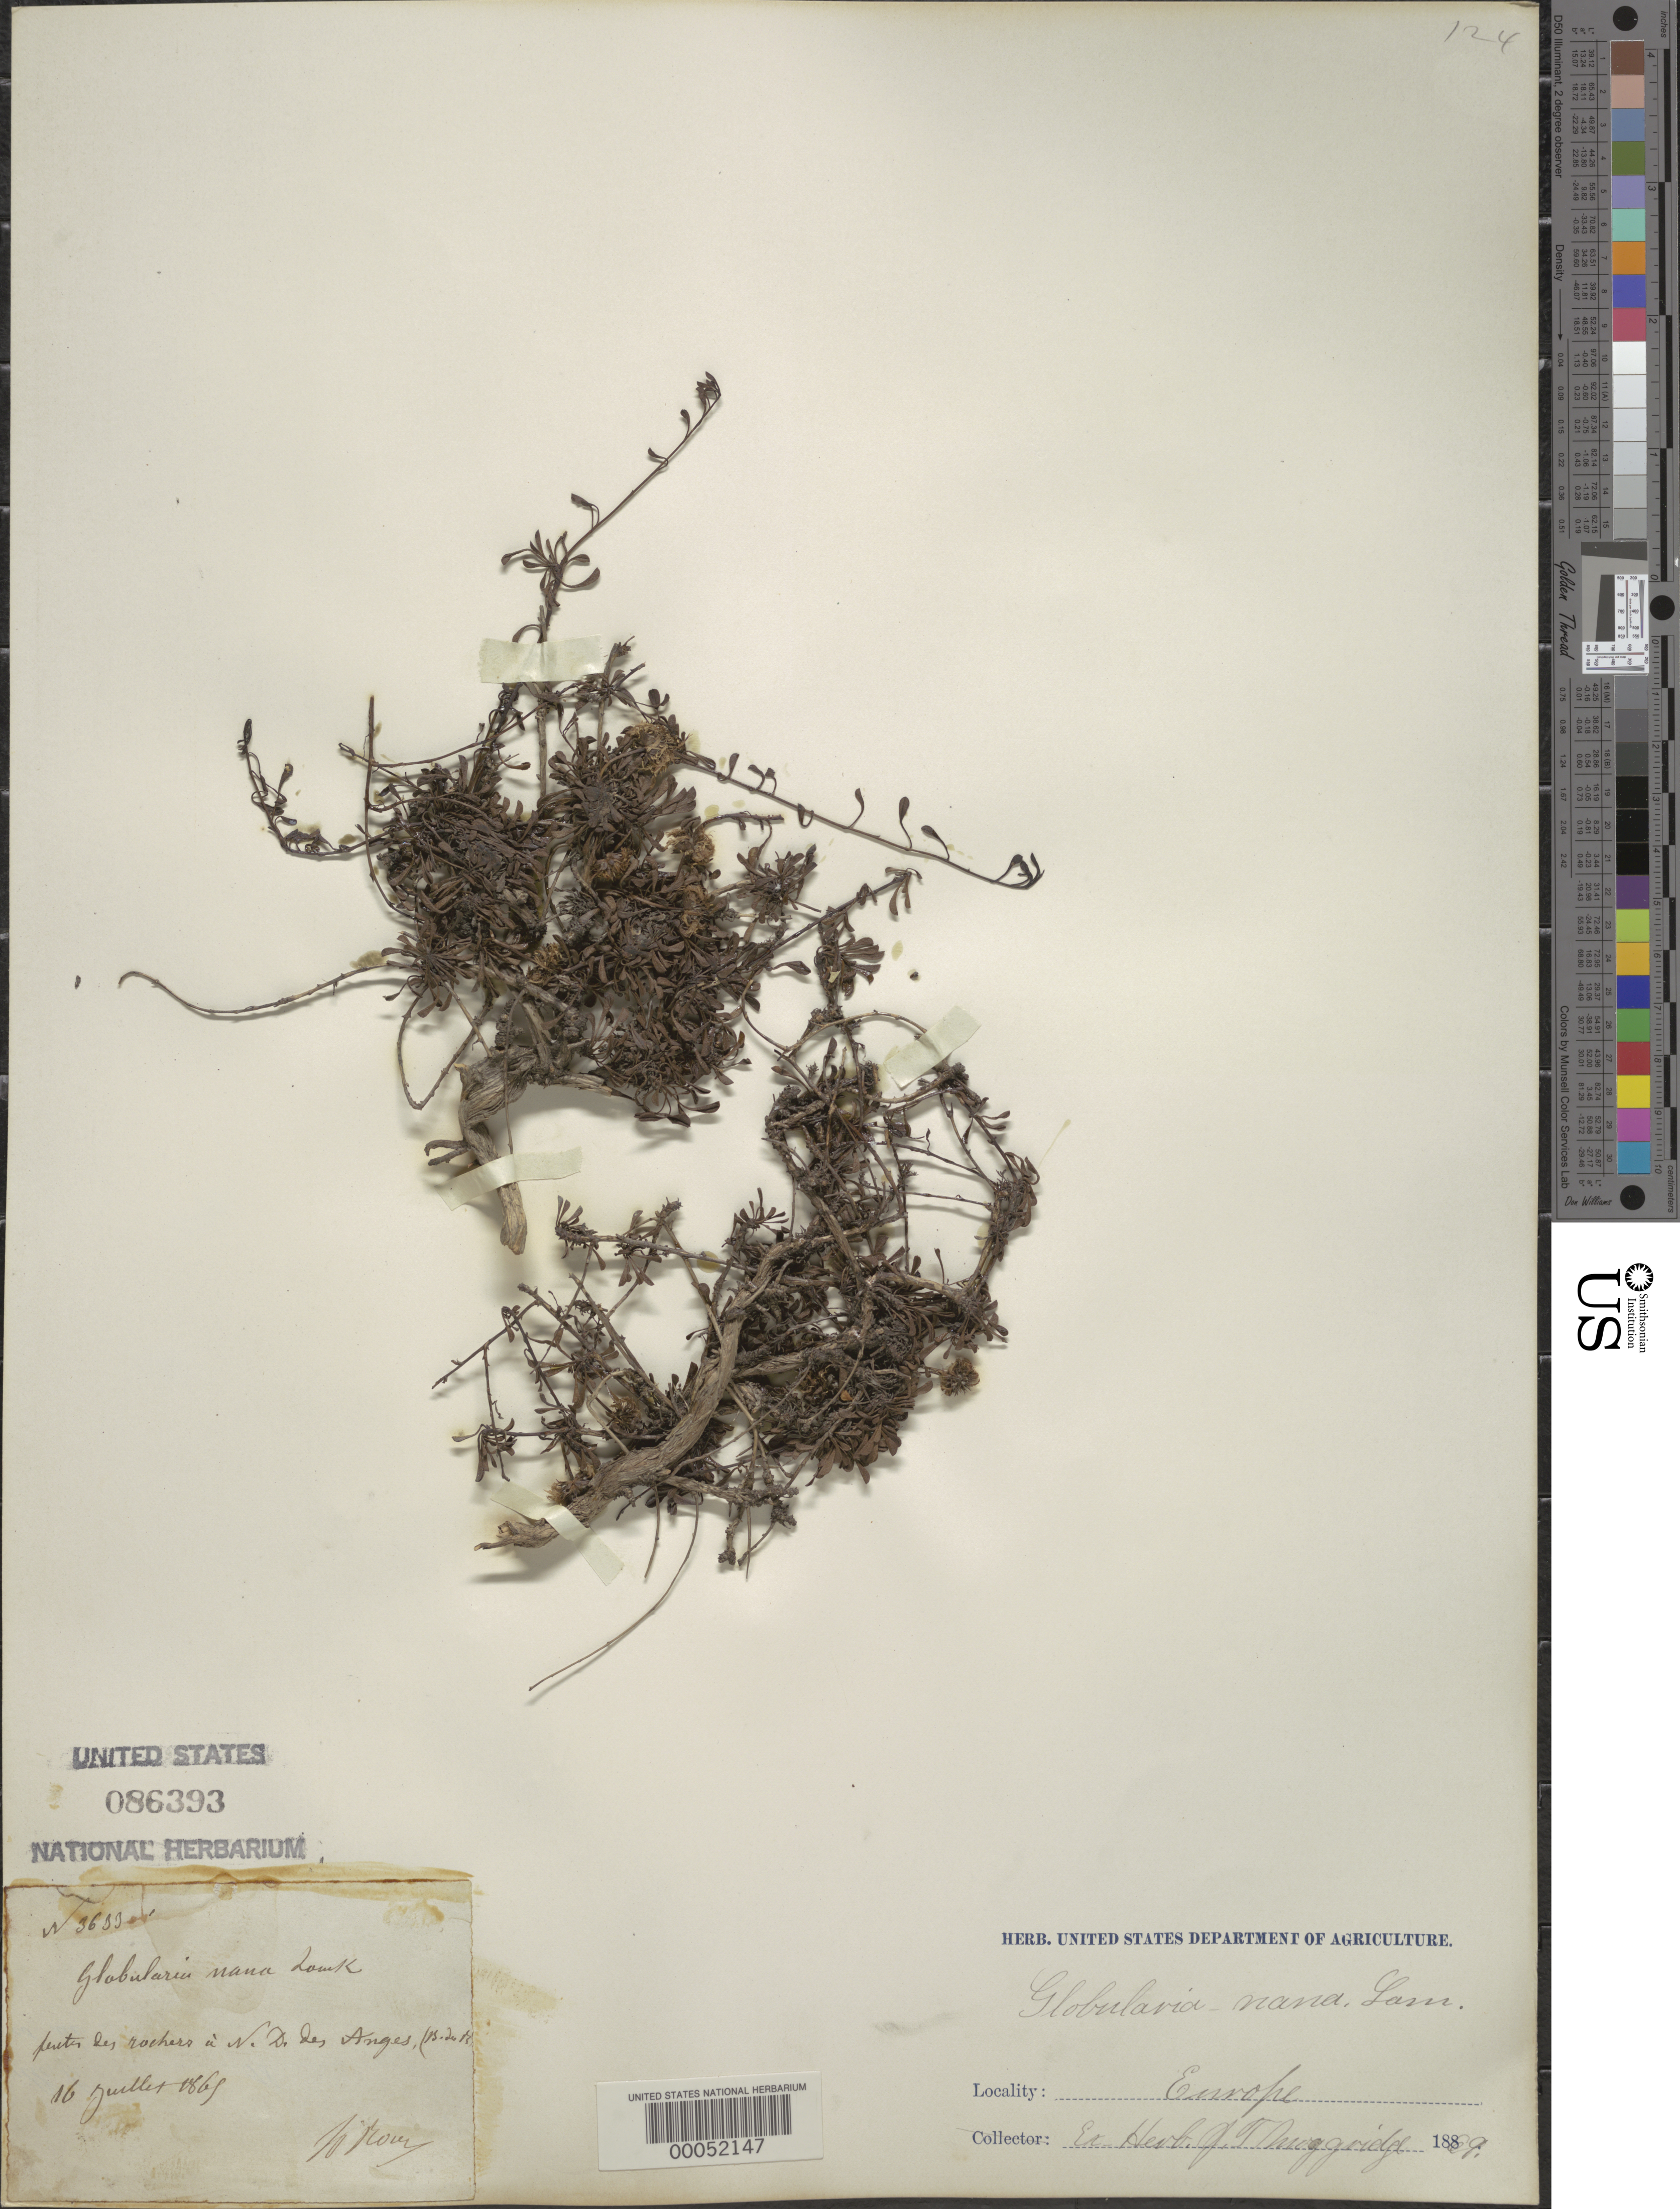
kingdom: Plantae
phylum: Tracheophyta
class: Magnoliopsida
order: Lamiales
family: Plantaginaceae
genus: Globularia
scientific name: Globularia nana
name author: Lam.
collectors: E. Herbant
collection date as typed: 1889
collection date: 1889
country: Panama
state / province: Chiriquí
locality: Around San Felix.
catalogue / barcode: US 86393